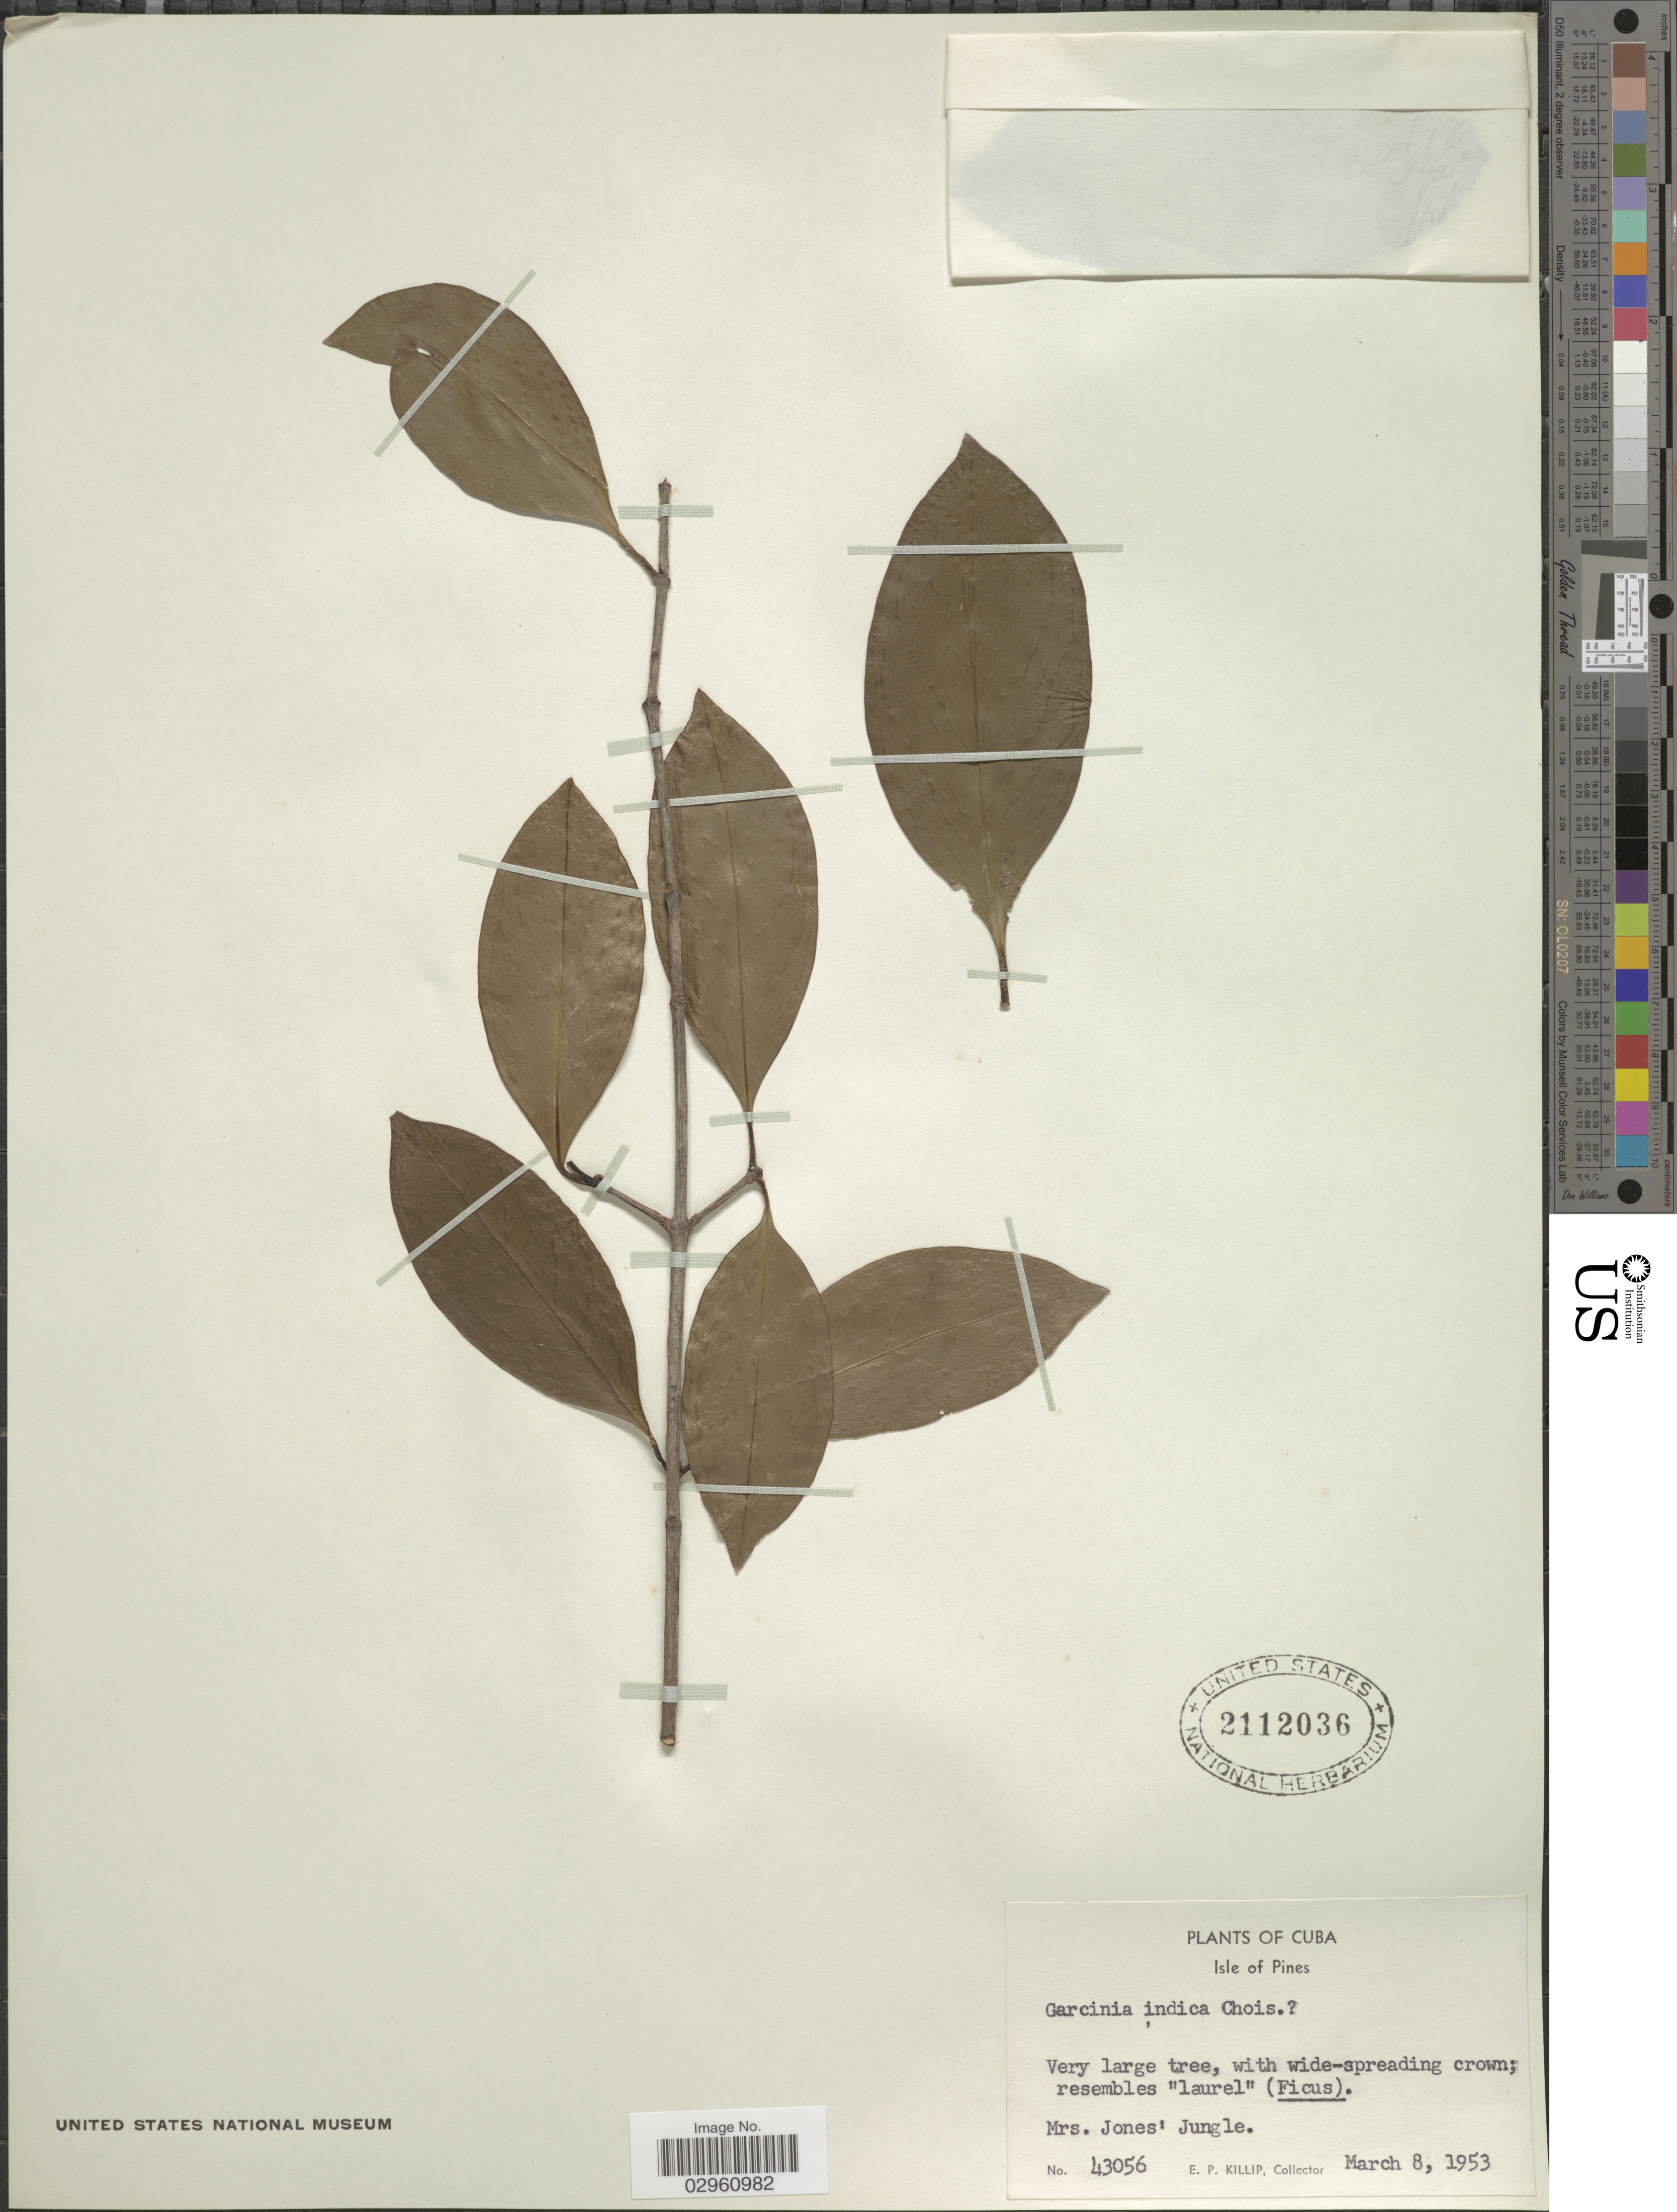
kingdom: Plantae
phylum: Tracheophyta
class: Magnoliopsida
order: Malpighiales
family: Clusiaceae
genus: Garcinia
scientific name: Garcinia indica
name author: (Thouars) Choisy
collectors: E. P. Killip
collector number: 43056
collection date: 1953-03-08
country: Cuba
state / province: Isla de la Juventud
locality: Isle of Pines. Mrs. Jones' Jungle.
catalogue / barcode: US 2112036